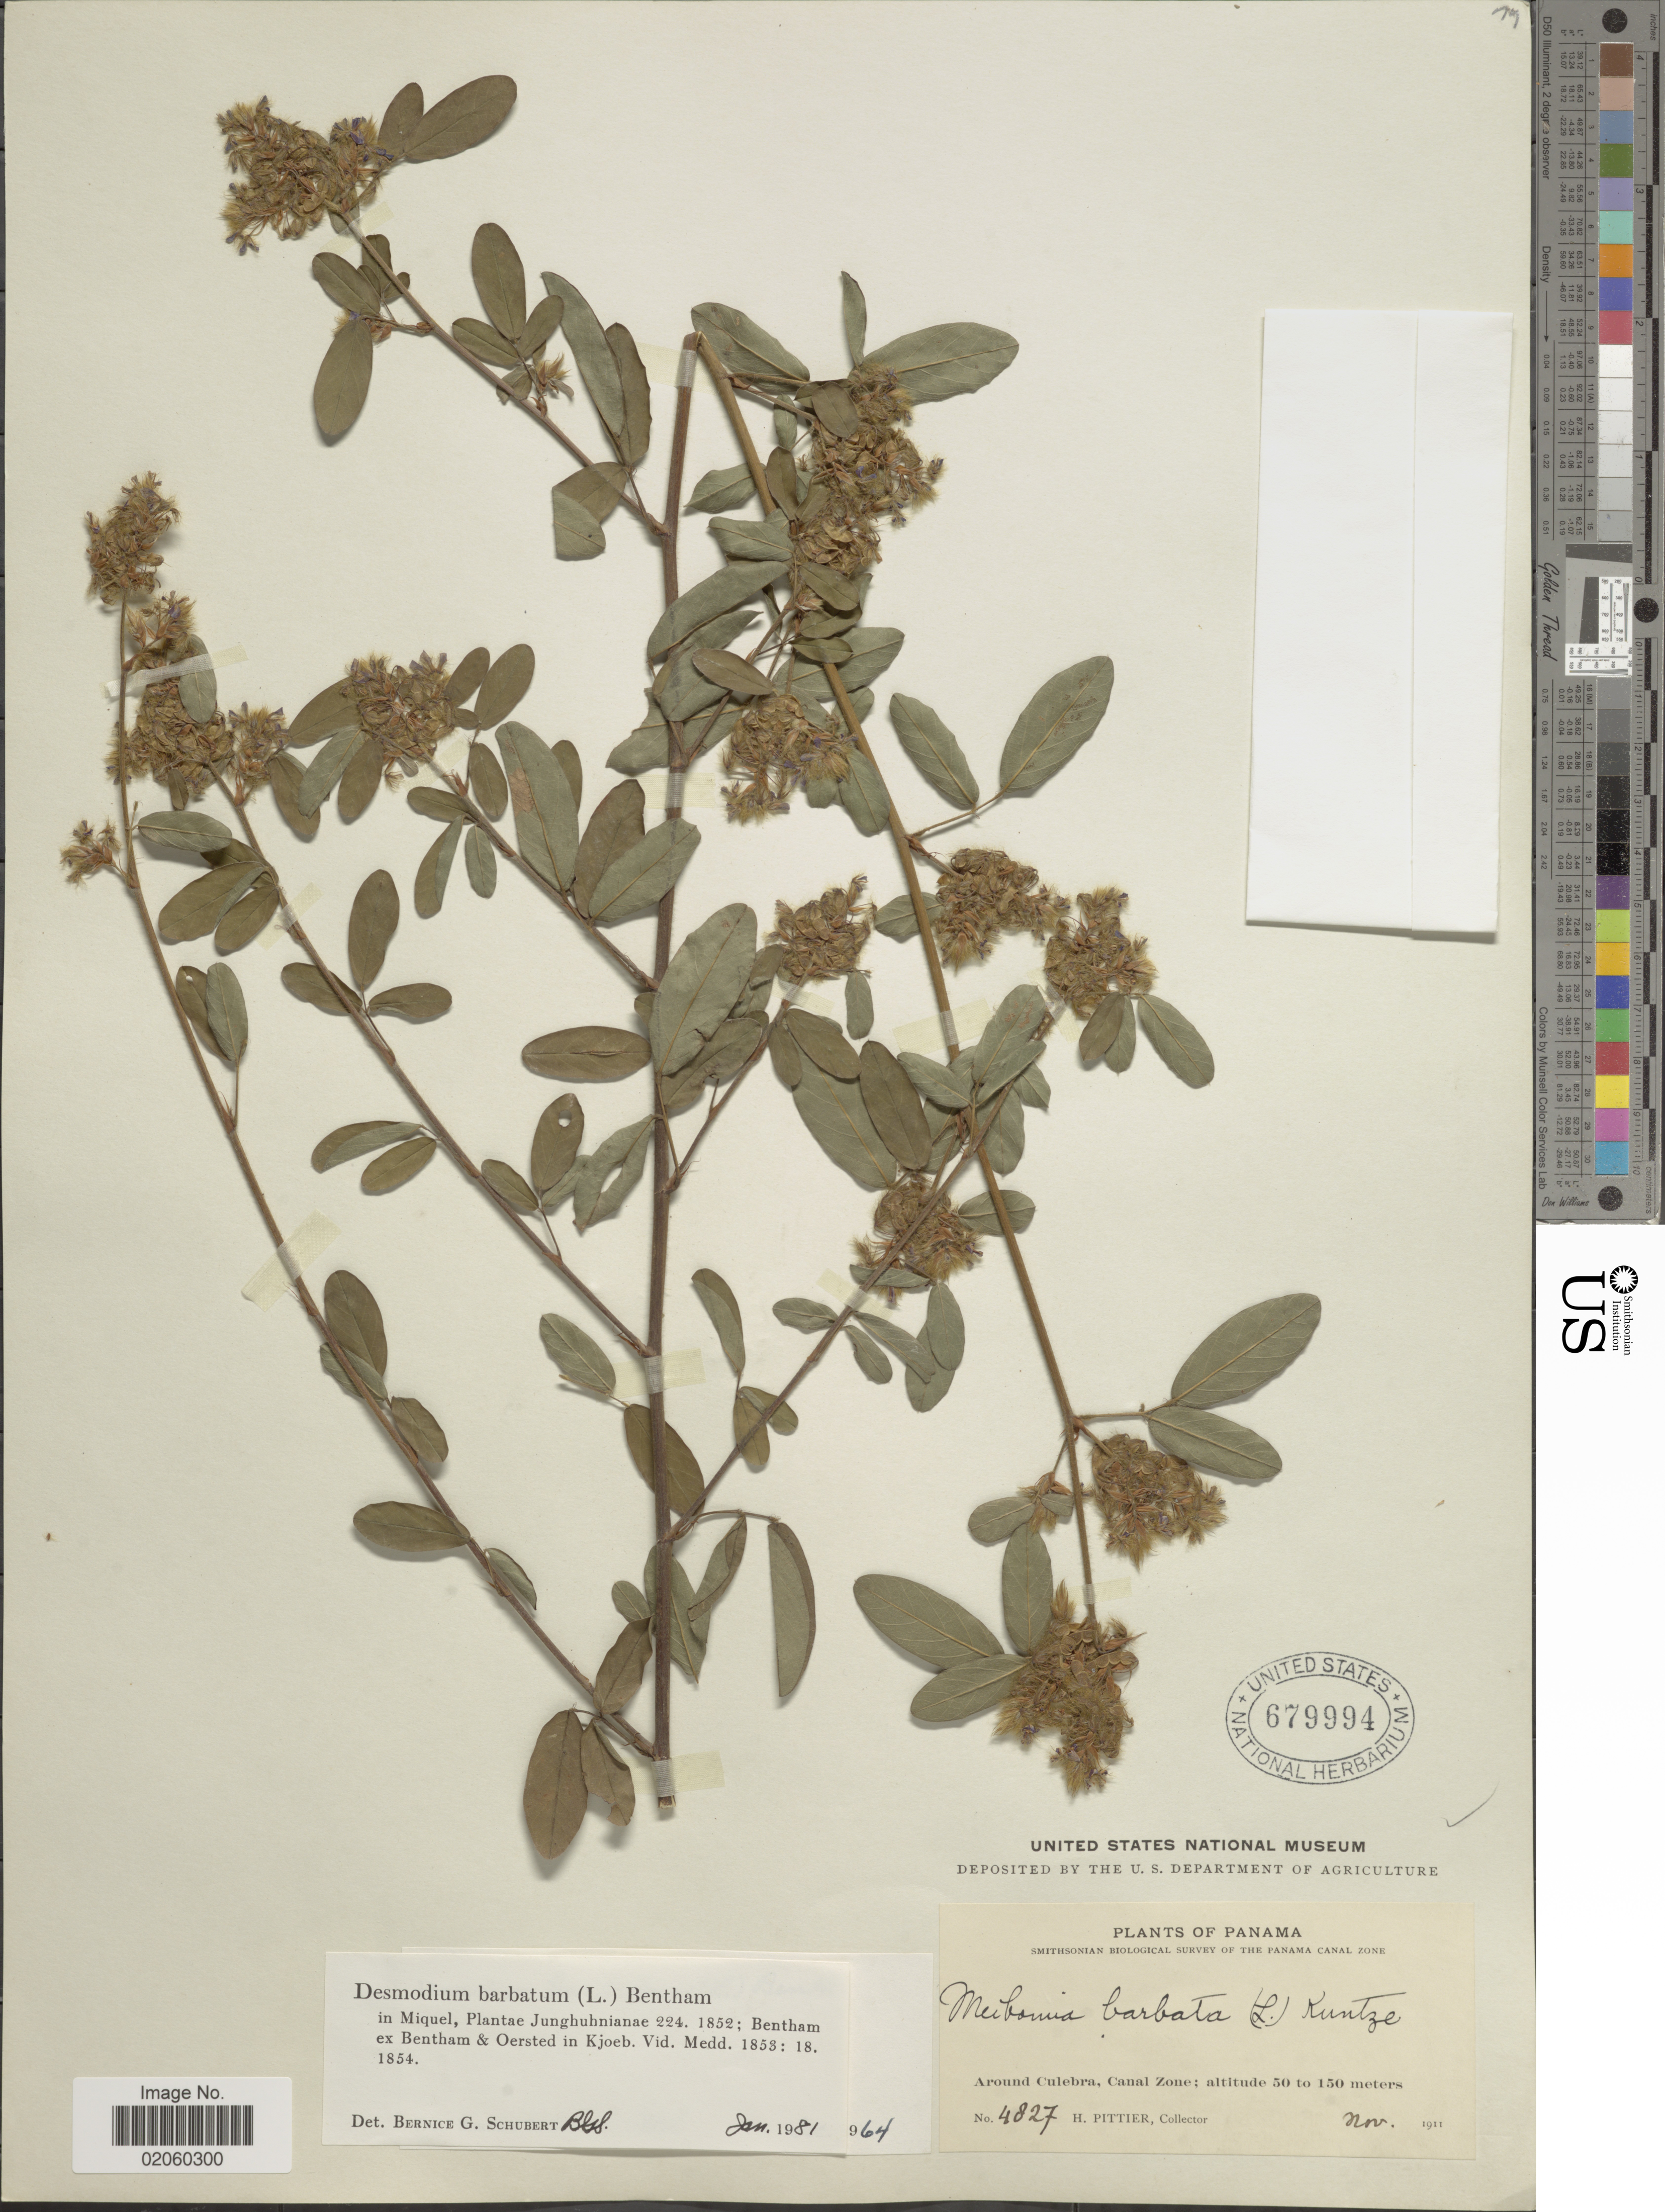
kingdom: Plantae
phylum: Tracheophyta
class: Magnoliopsida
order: Fabales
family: Fabaceae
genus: Grona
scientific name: Grona barbata var. barbata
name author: (L.) H. Ohashi & K. Ohashi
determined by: Strong, Mark T., (BOT), Smithsonian Institution - National Museum of Natural History (UNITED STATES)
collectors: H. F. Pittier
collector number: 4827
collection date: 1911-11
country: Panama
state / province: Colón / Panamá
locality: Around Culebra, Canal Zone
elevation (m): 50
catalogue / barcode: US 679994